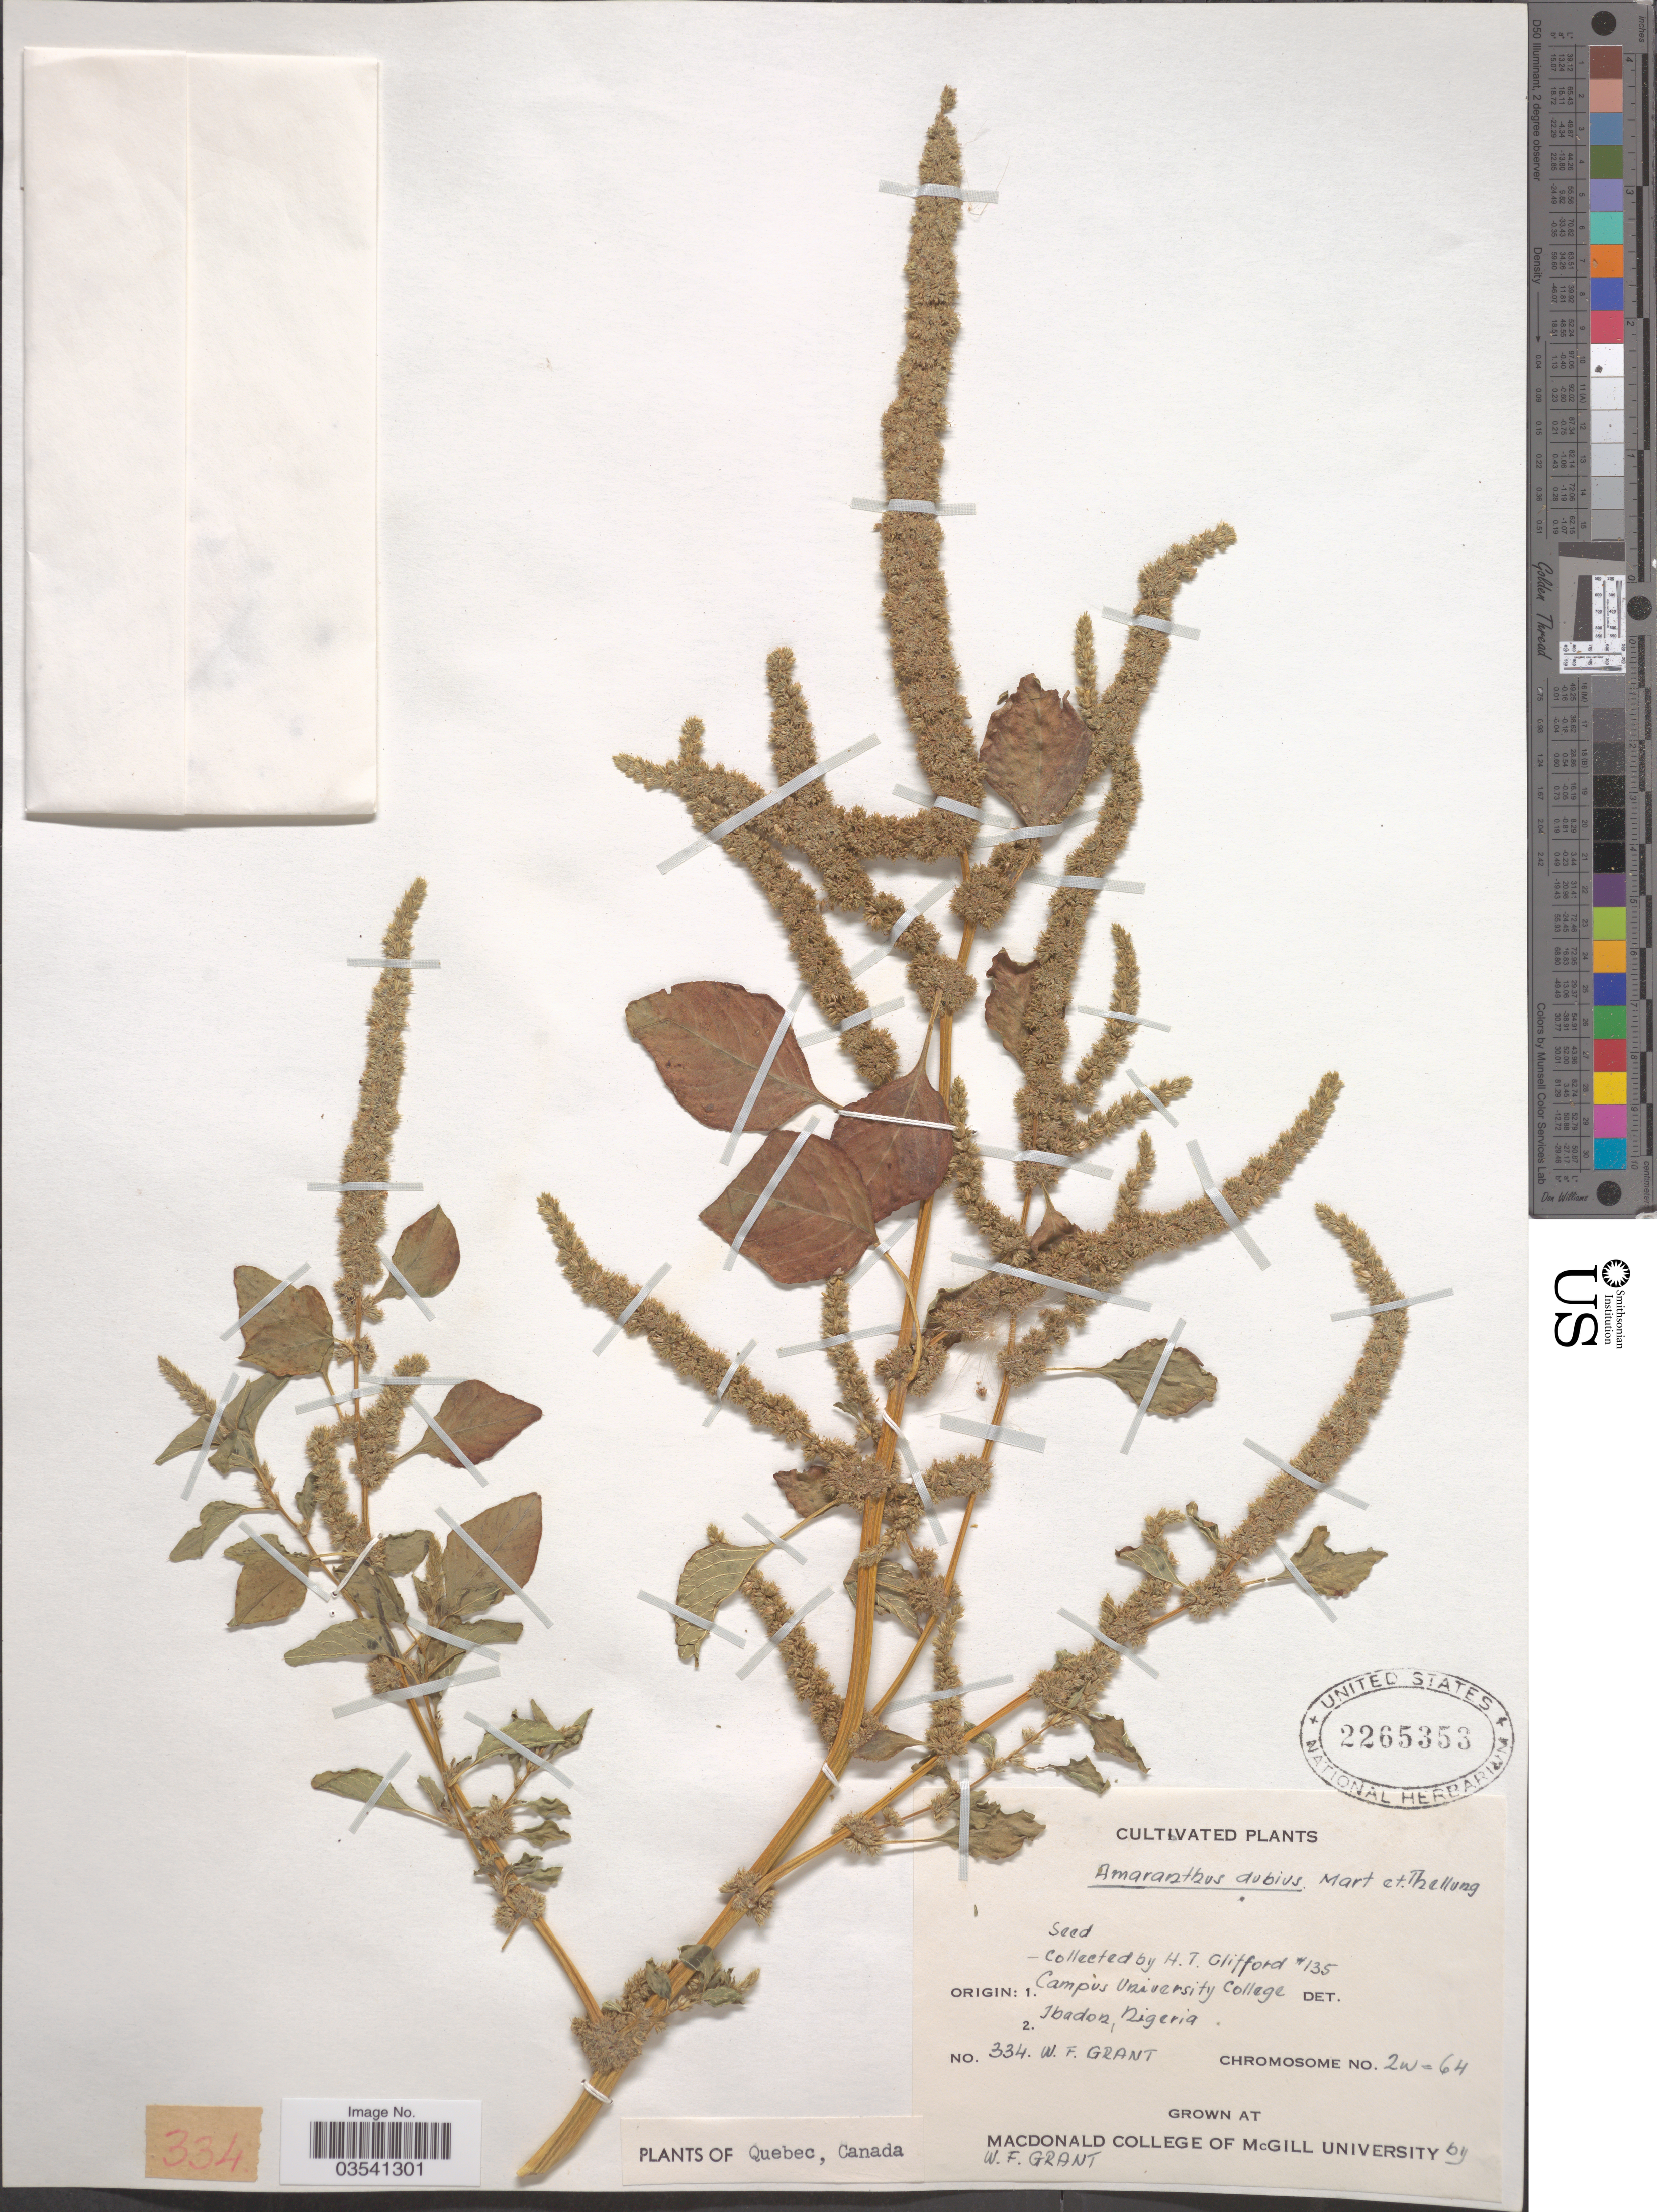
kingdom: Plantae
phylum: Tracheophyta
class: Magnoliopsida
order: Caryophyllales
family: Amaranthaceae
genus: Amaranthus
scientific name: Amaranthus dubius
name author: Mart. ex Thell.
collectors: W. Grant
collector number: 334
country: Canada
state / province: Quebec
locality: Grown at MacDonald College of McGill University.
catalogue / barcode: US 2265353